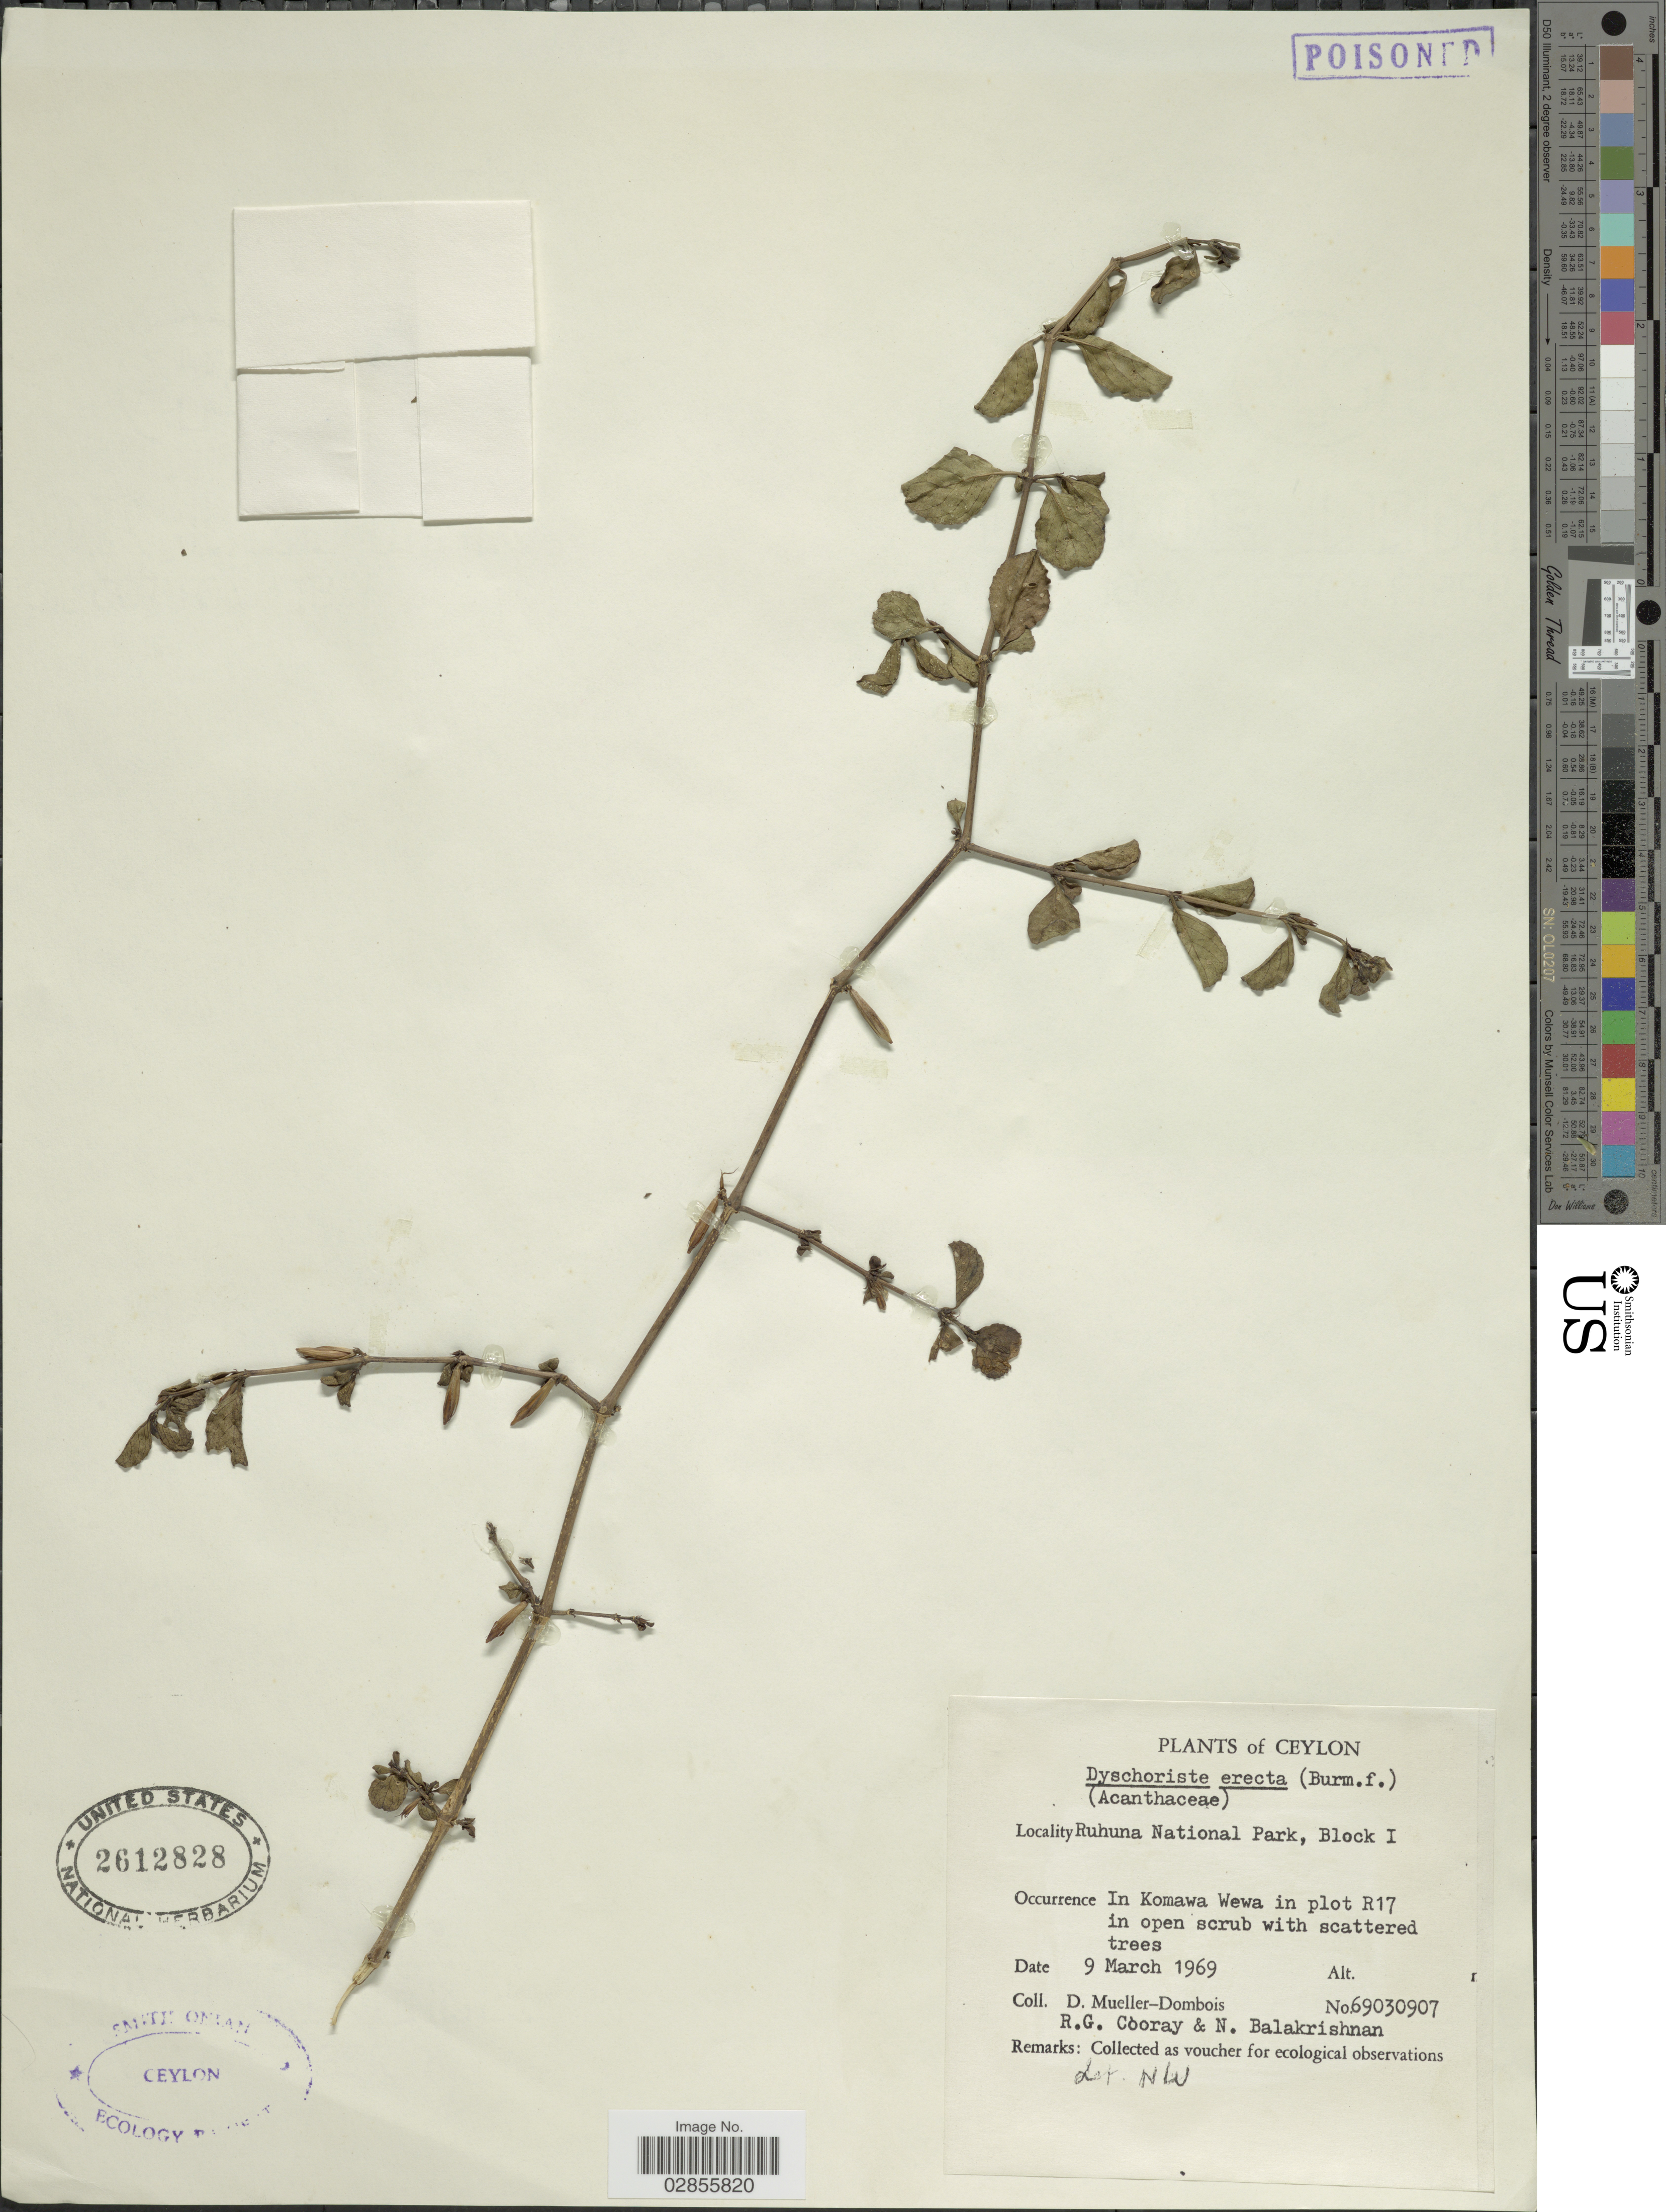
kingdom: Plantae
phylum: Tracheophyta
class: Magnoliopsida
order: Lamiales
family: Acanthaceae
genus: Dyschoriste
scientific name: Dyschoriste erecta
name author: (Burm. f.) Kuntze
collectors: D. Mueller-Dombois, R. Cooray & N. Balakrishnan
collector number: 69030907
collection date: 1969-03-09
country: Sri Lanka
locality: Ceylon. Ruhuna National Park, Block I. In Komawa Wewa in plot R17.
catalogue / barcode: US 2612828